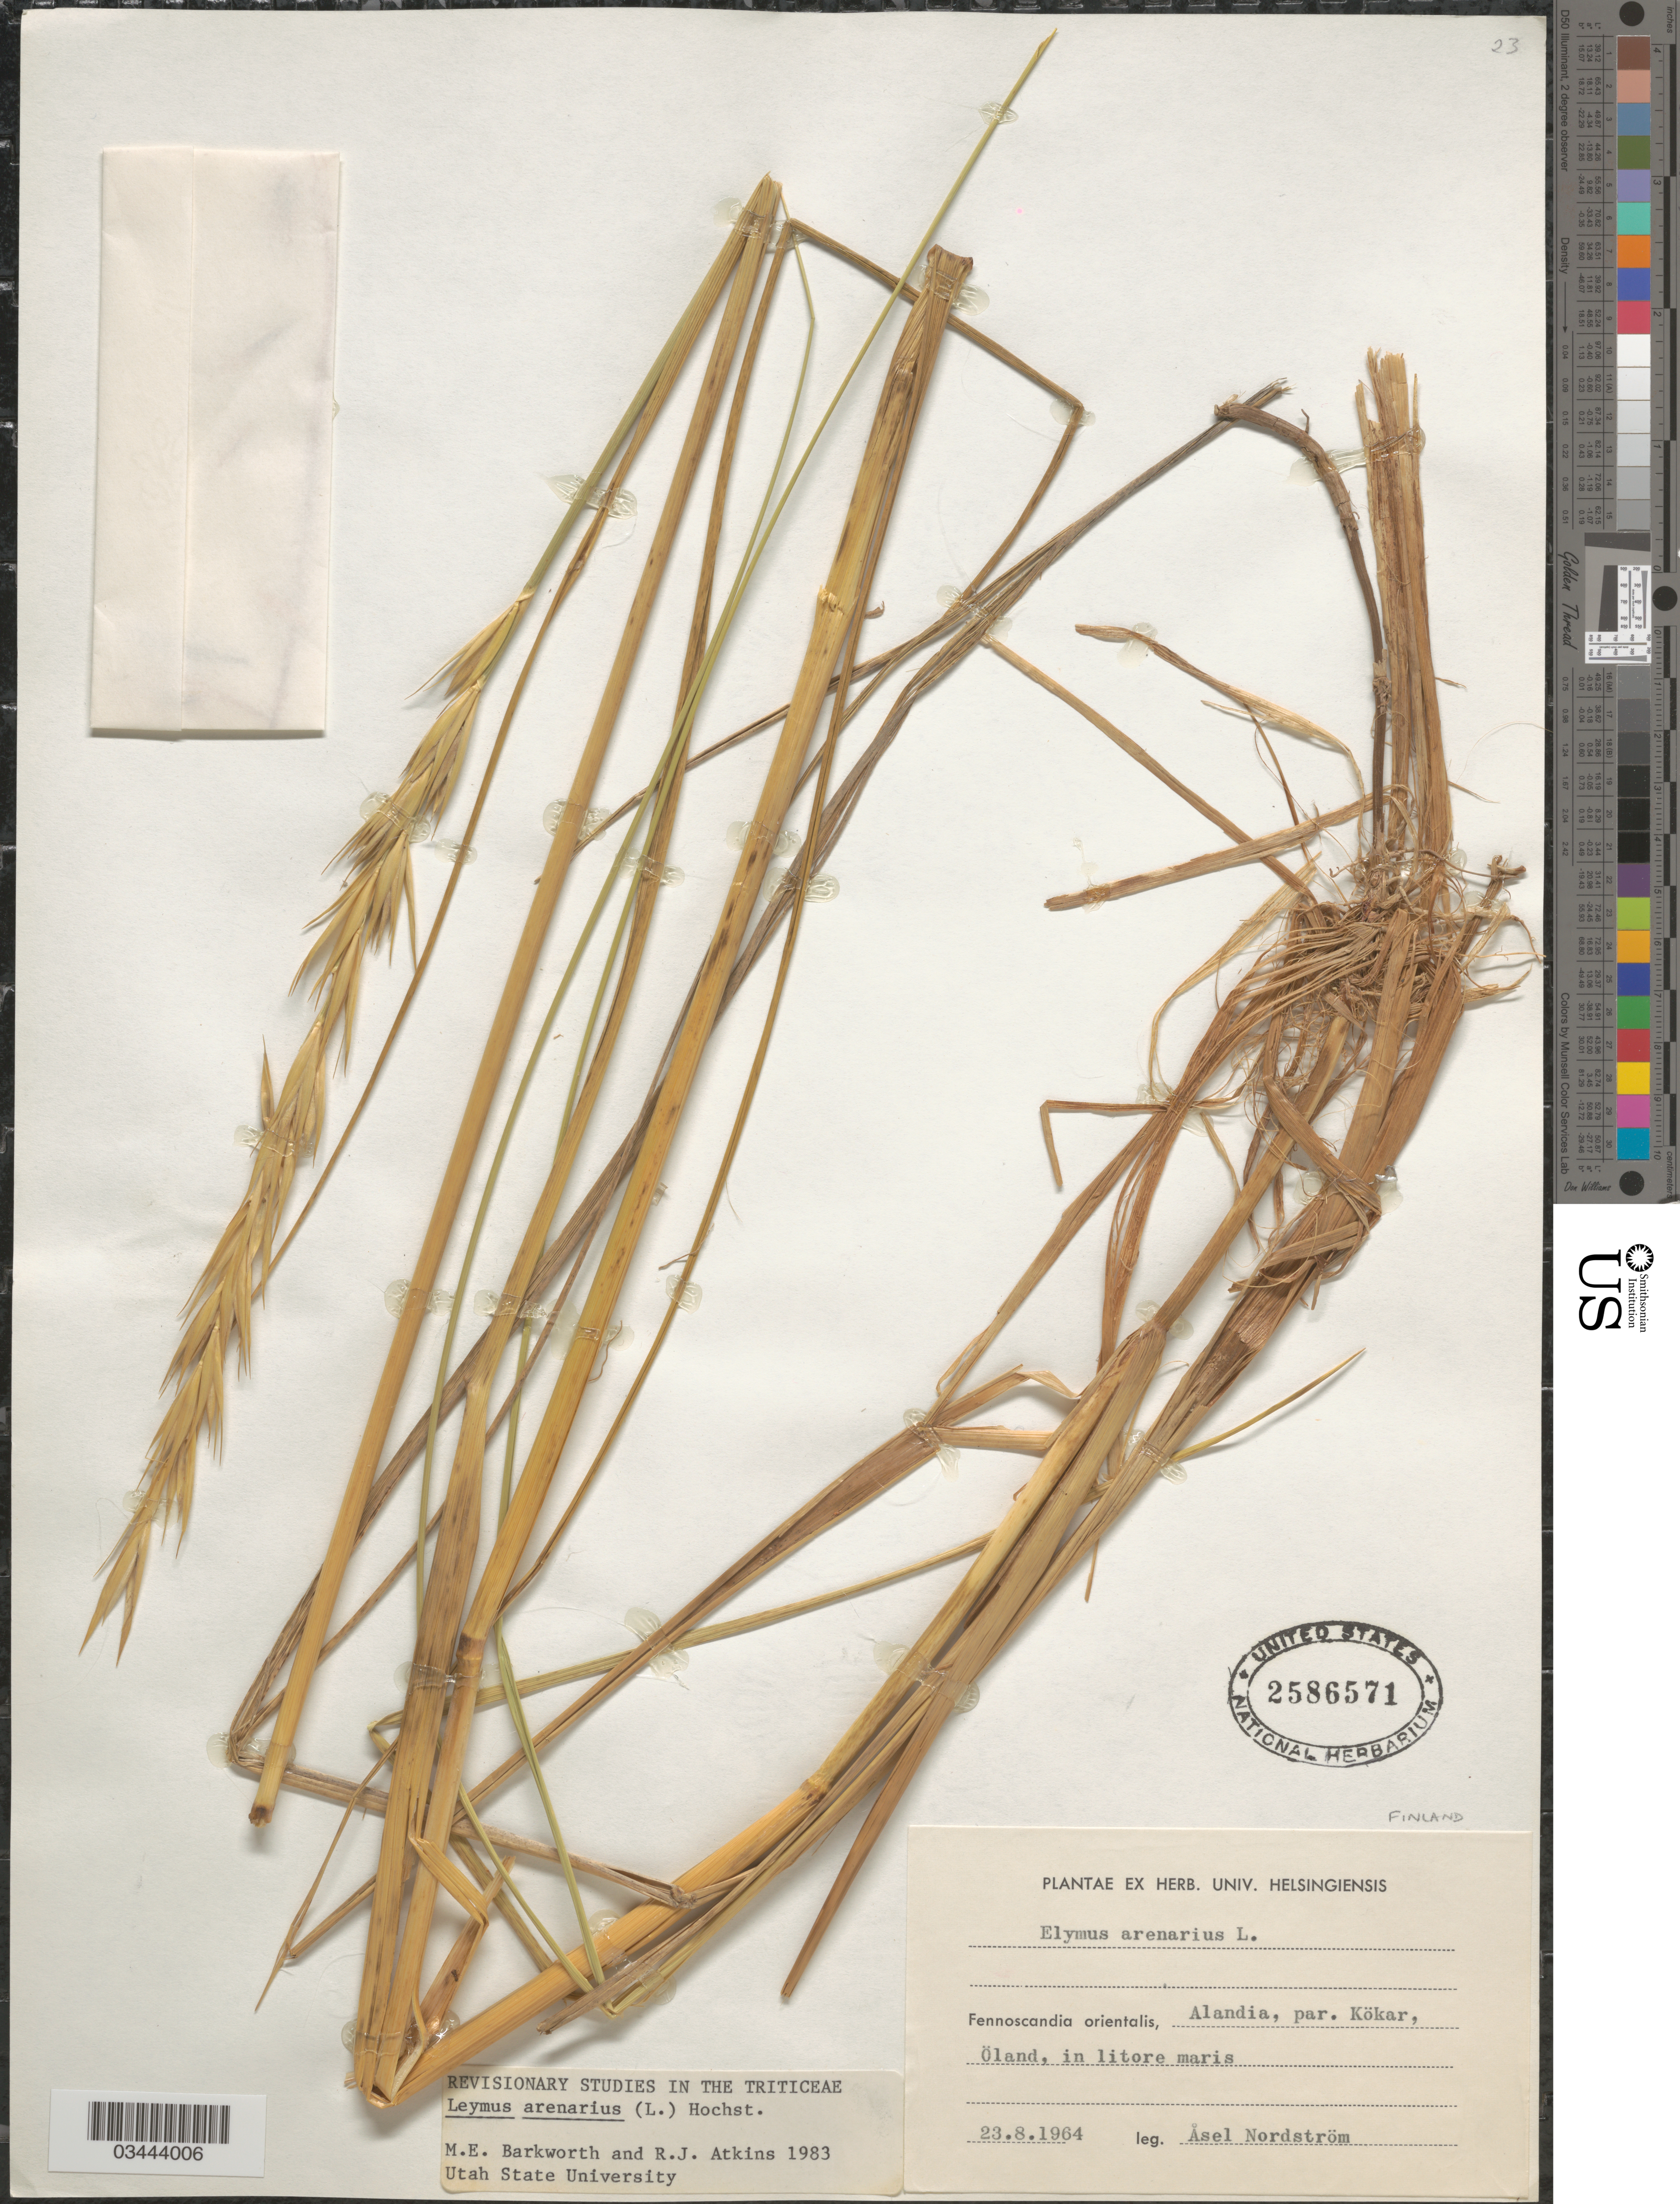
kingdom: Plantae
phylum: Tracheophyta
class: Liliopsida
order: Poales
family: Poaceae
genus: Leymus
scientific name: Leymus arenarius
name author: (L.) Hochst.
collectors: A. Nordström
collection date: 1964-08-23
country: Finland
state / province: Ahvenanmaa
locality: Fennoscandia orientalis, Alandia, par. Kökar, Öland, in litore maris.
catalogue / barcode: US 2586571